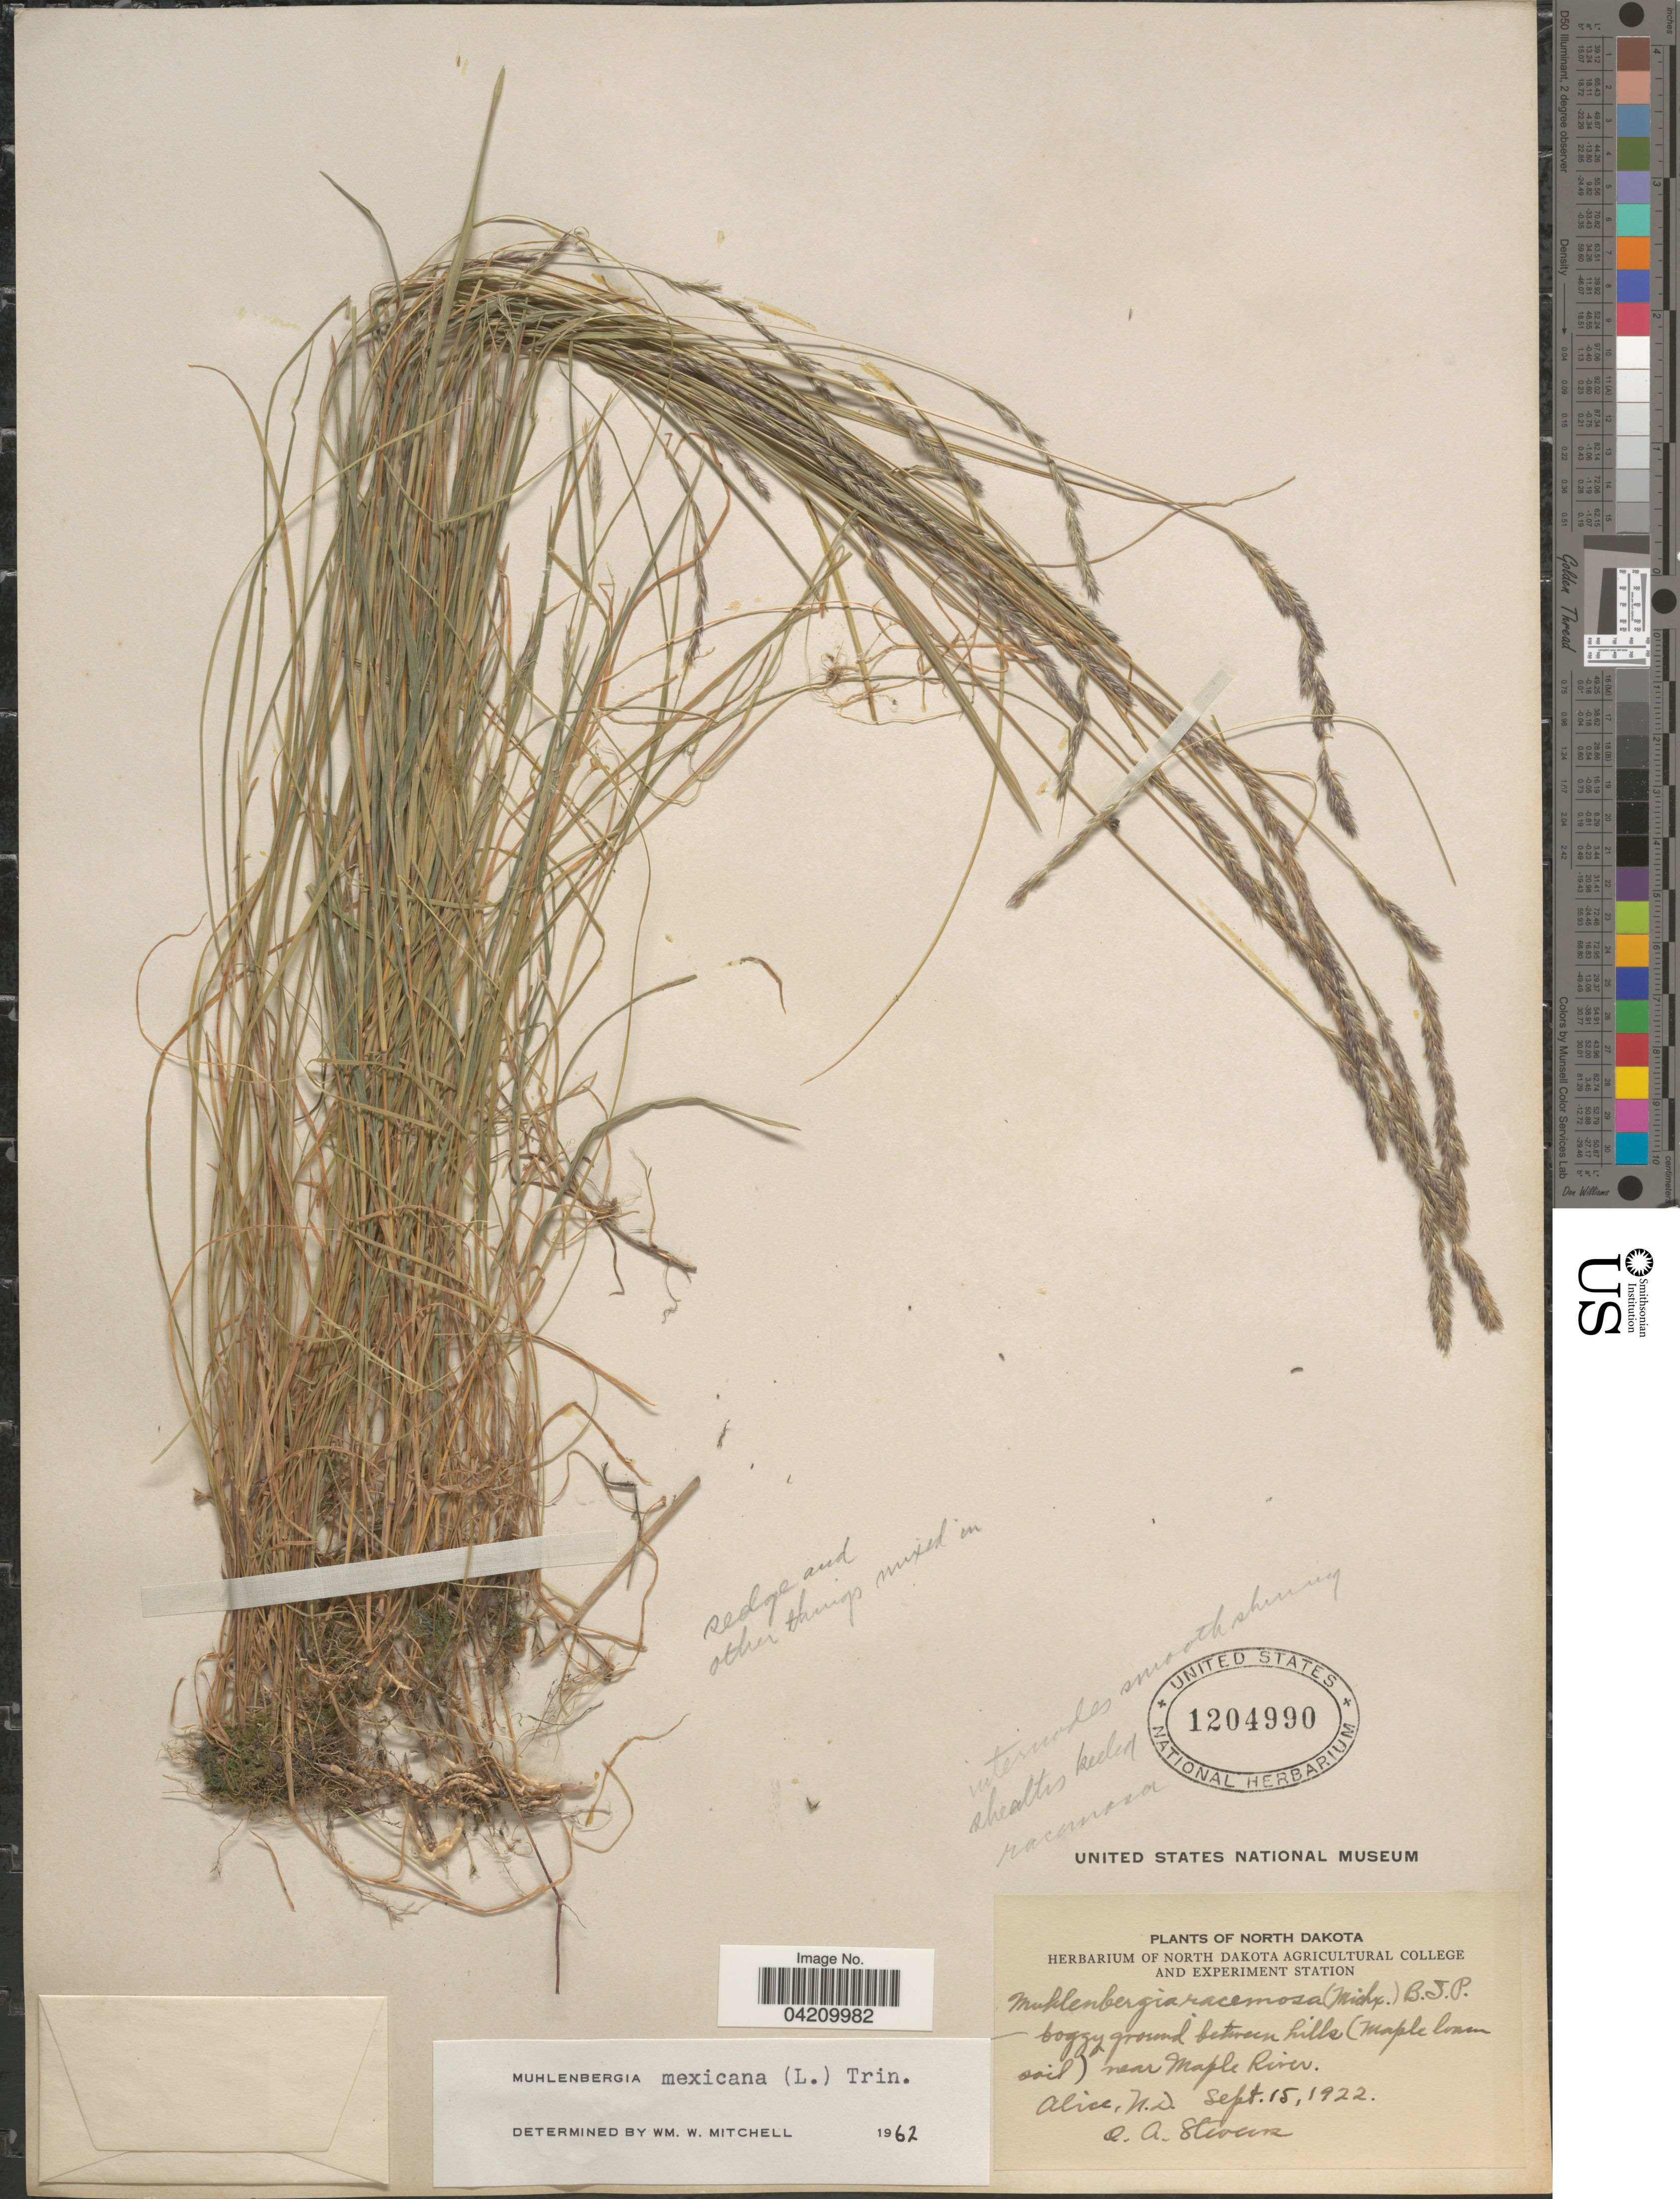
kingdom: Plantae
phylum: Tracheophyta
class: Liliopsida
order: Poales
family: Poaceae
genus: Muhlenbergia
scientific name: Muhlenbergia mexicana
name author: (L.) Trin.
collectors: O. A. Stevens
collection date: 1922-09-15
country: United States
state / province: North Dakota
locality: Boggy ground between hills near Maple River. Alice.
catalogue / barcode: US 1204990